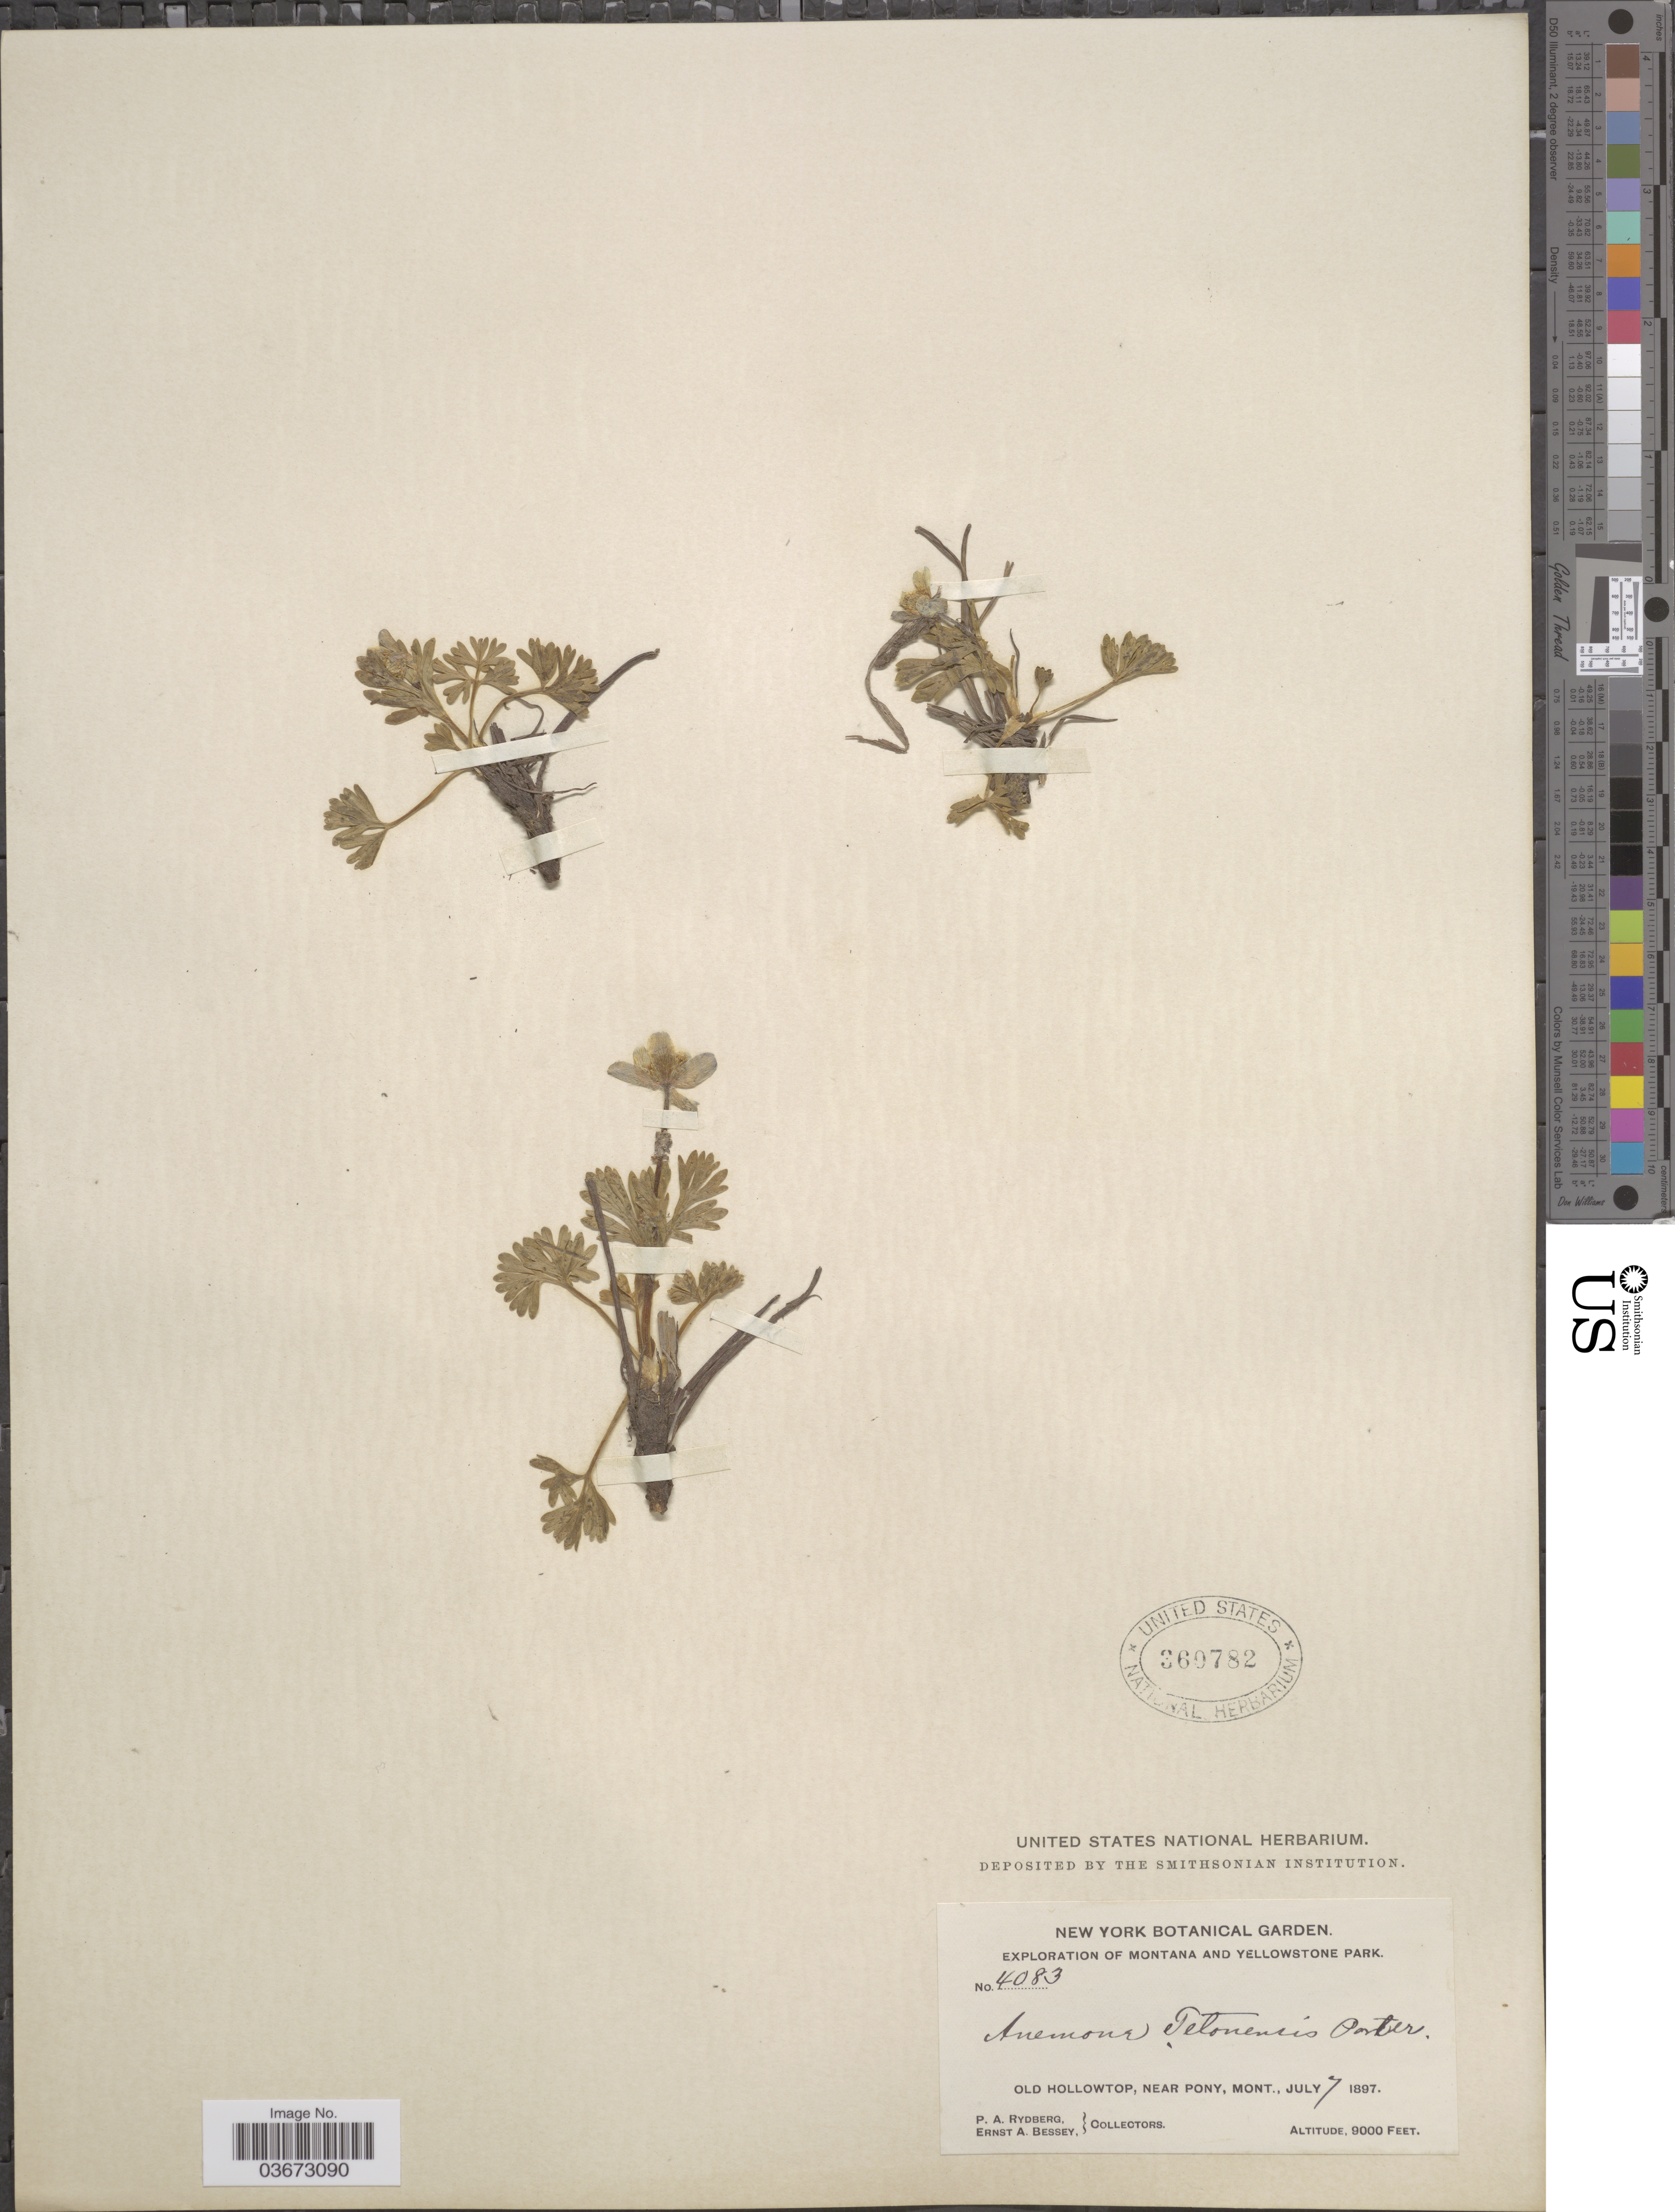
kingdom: Plantae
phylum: Tracheophyta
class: Magnoliopsida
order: Ranunculales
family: Ranunculaceae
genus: Anemone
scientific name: Anemone tetonensis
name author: Porter ex Britton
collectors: P. A. Rydberg & E. A. Bessey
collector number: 4083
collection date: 1897-07-07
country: United States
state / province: Montana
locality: Yellowstone Park. Old Hollowtop, near Pony.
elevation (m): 2743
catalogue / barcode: US 360782